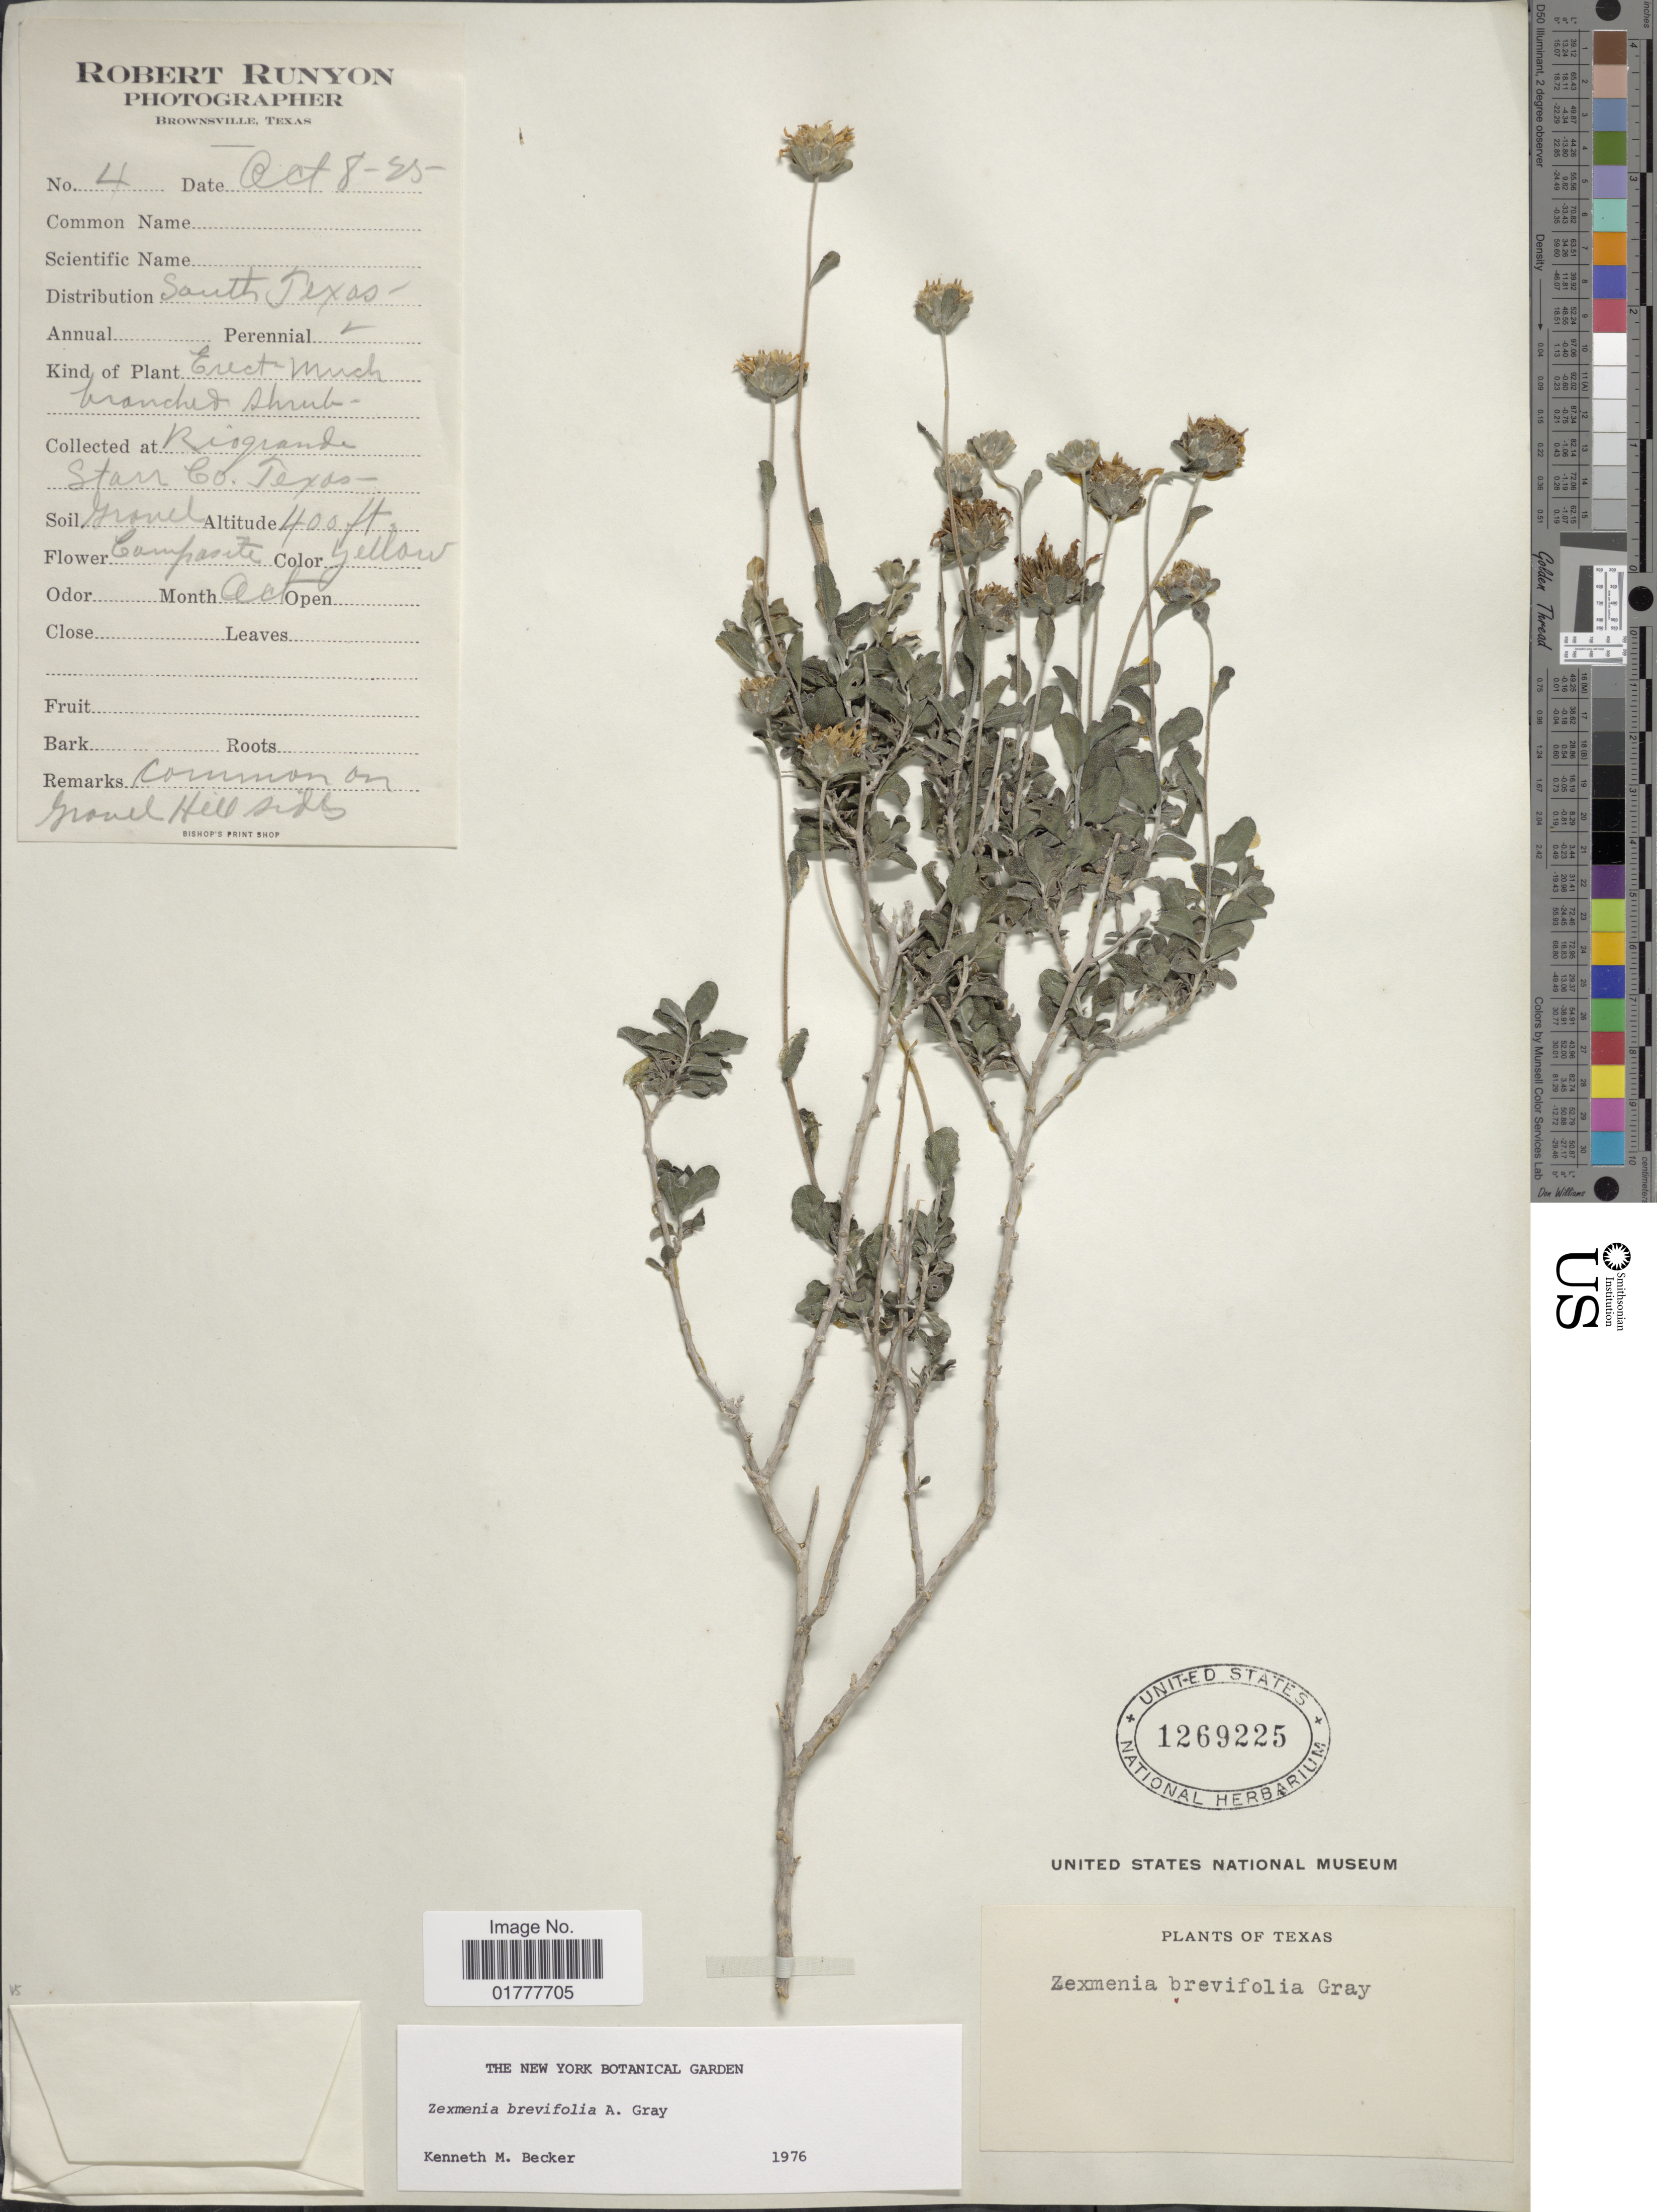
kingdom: Plantae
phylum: Tracheophyta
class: Magnoliopsida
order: Asterales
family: Asteraceae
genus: Zexmenia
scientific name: Zexmenia brevifolia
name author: A. Gray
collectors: R. Runyon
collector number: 4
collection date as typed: Transcribed d/m/y: 8/10/95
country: United States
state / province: Texas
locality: South Texas. Riogrande Starr, Co. Texas.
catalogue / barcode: US 1269225